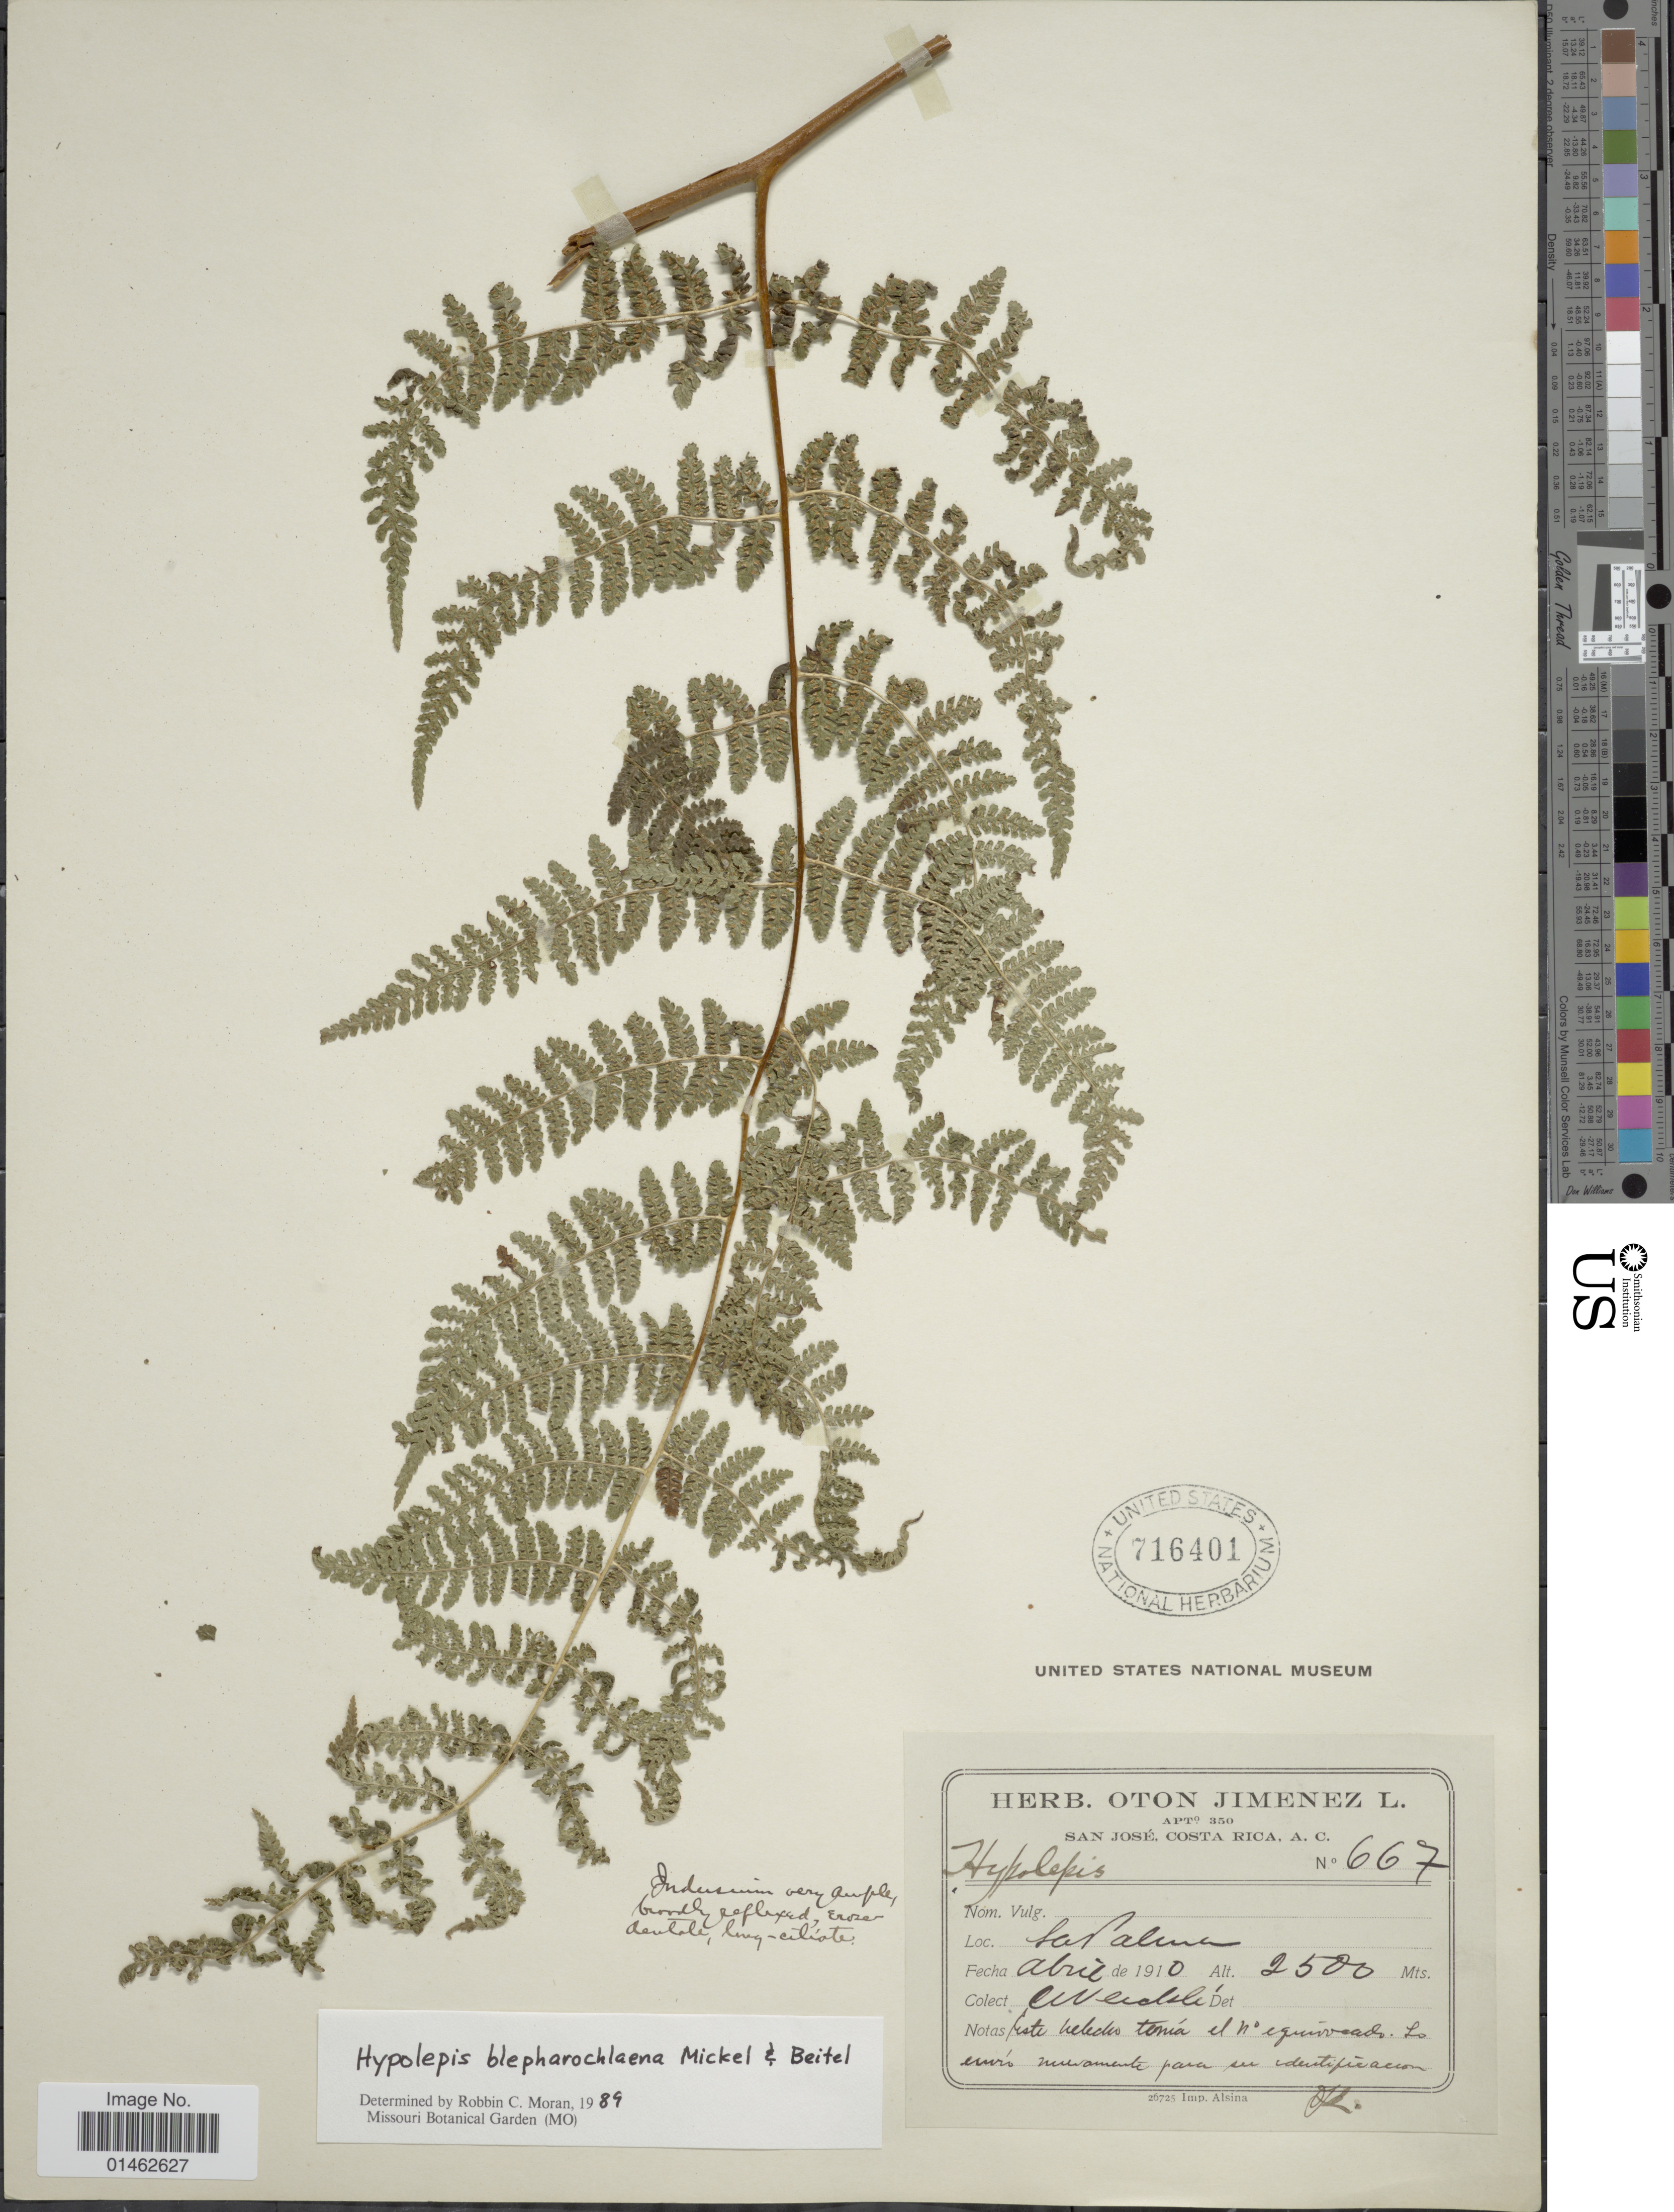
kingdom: Plantae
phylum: Tracheophyta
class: Polypodiopsida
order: Polypodiales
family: Dennstaedtiaceae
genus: Hypolepis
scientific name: Hypolepis blepharochlaena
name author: Mickel & Beitel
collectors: C. Wercklé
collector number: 667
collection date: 1910-04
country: Costa Rica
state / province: San José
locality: La Palma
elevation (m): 2500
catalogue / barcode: US 716401